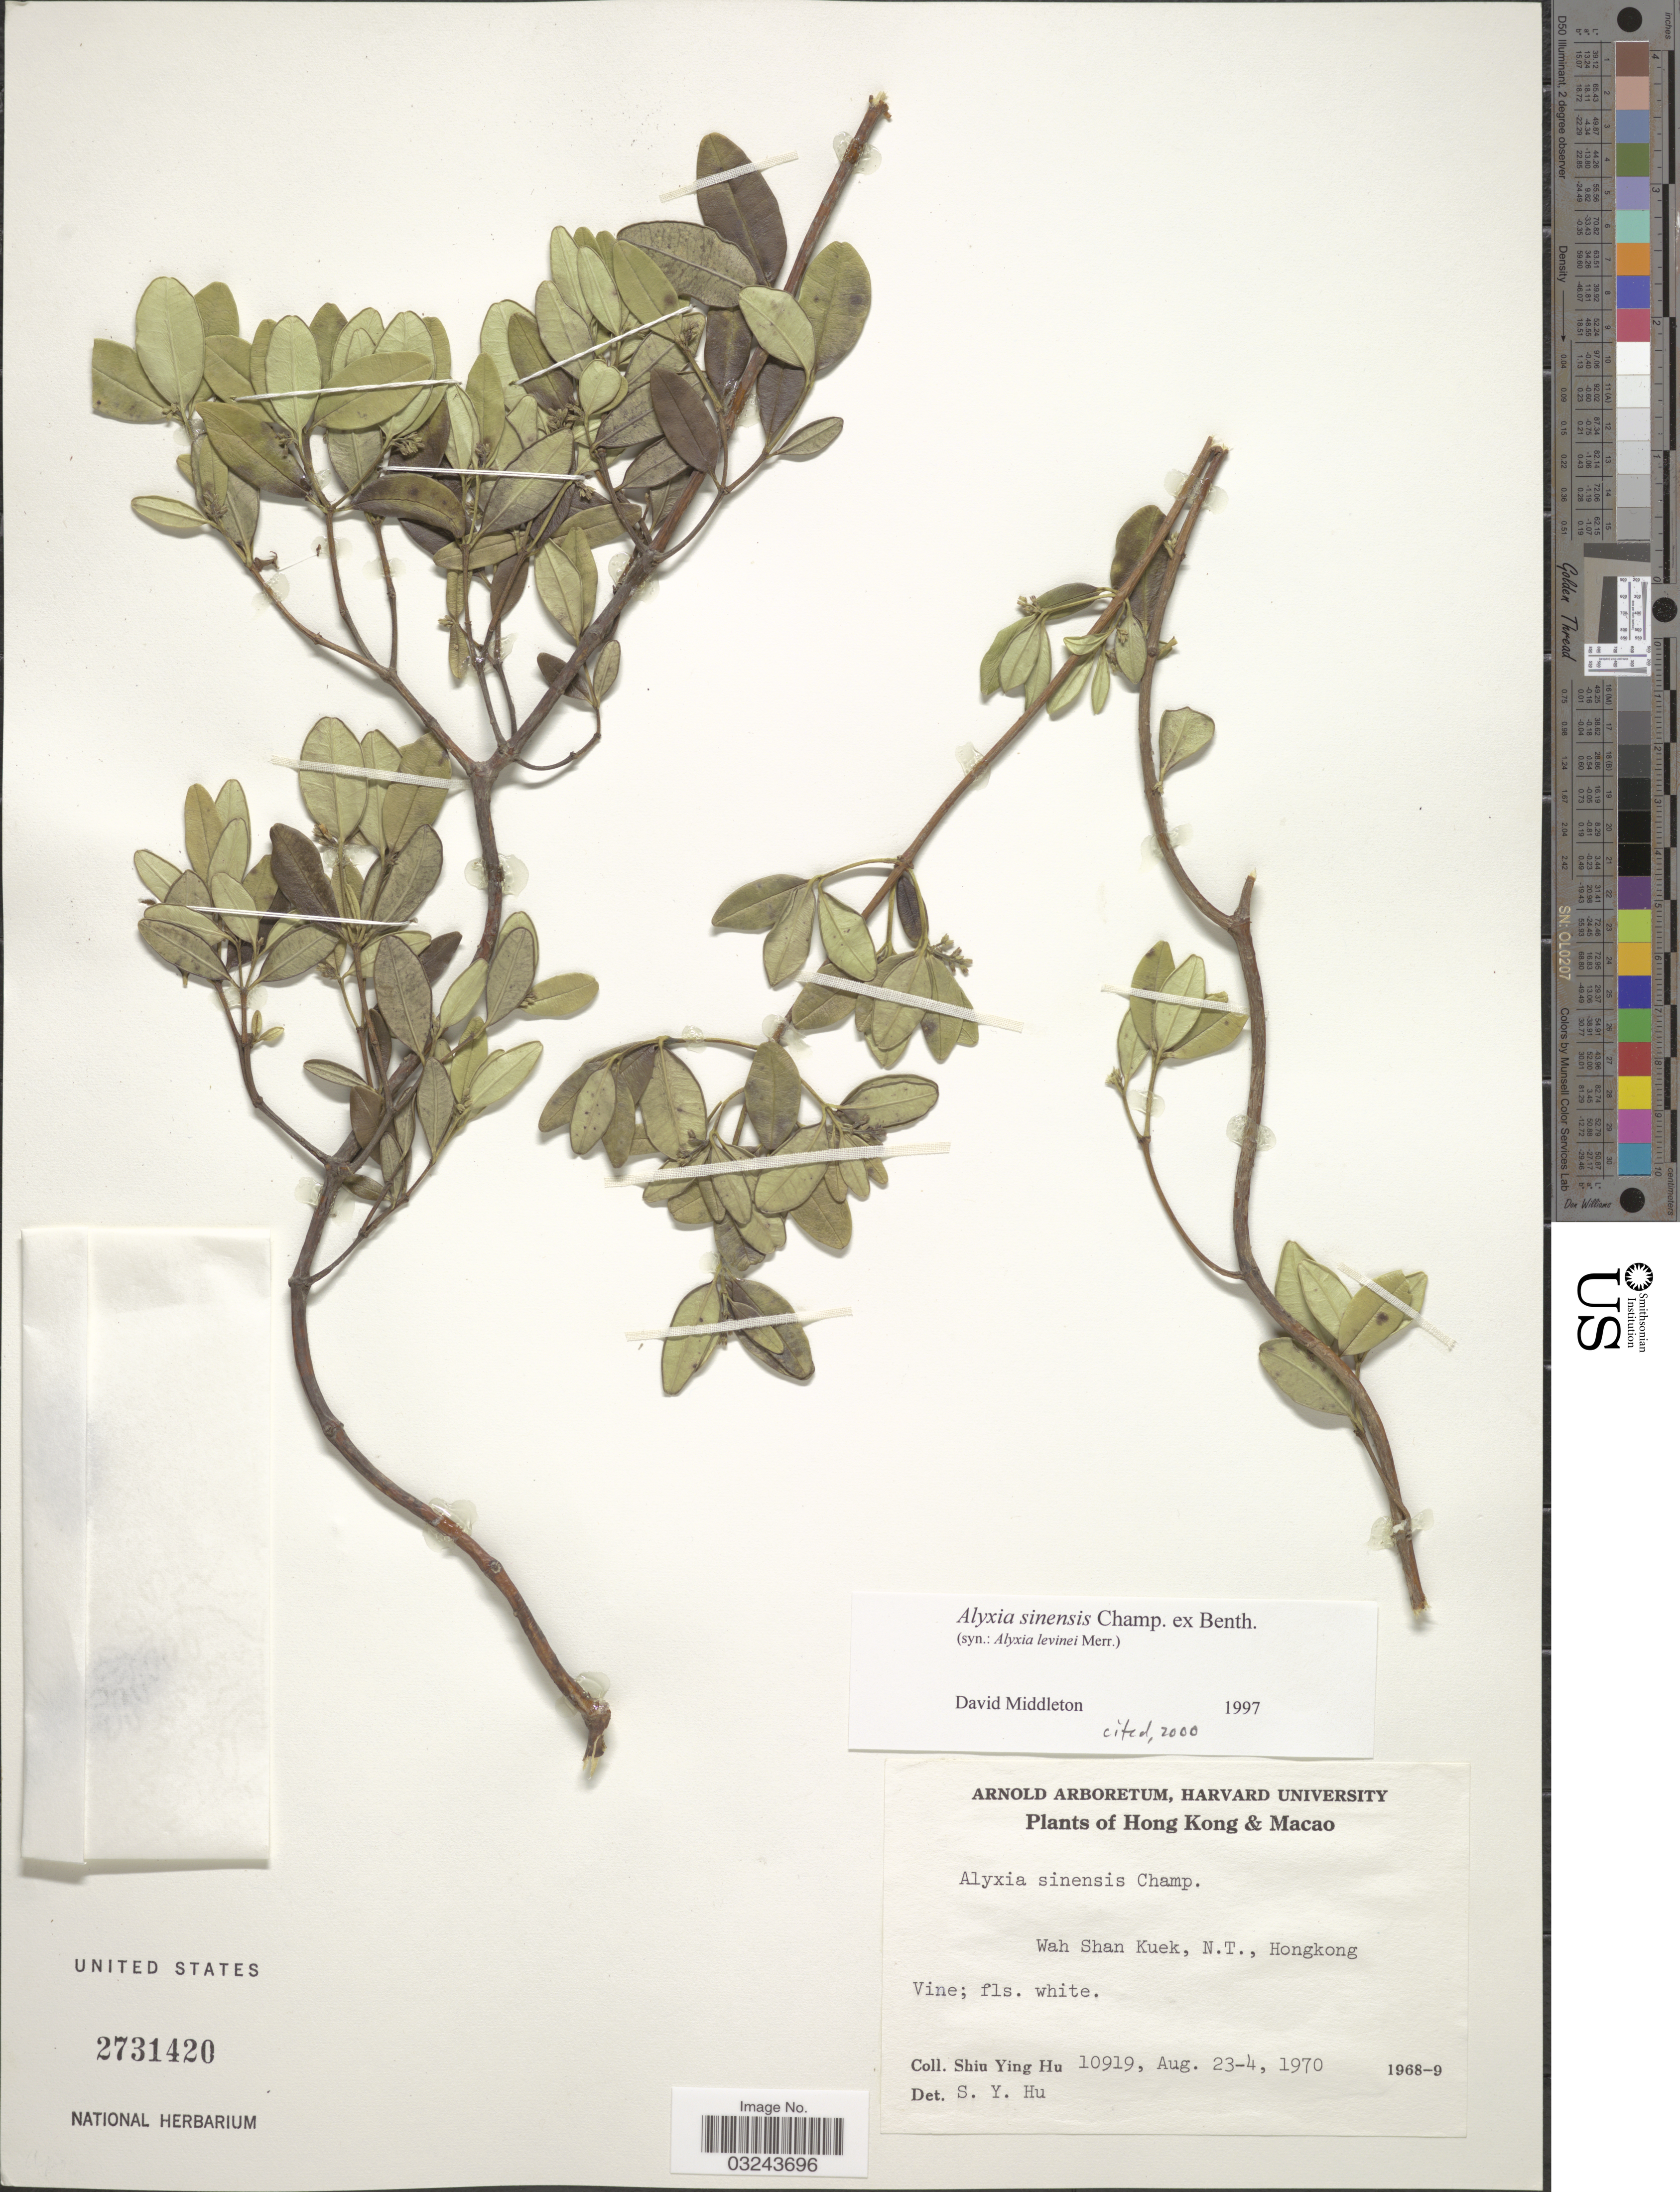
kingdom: Plantae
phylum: Tracheophyta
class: Magnoliopsida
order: Gentianales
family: Apocynaceae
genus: Alyxia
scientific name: Alyxia sinensis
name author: Champ. ex Benth.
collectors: S. Y. Hu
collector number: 10919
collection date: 1970-08-23/1970-08-24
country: China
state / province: Hong Kong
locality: Wah Shan Kuek, N.T.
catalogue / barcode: US 2731420